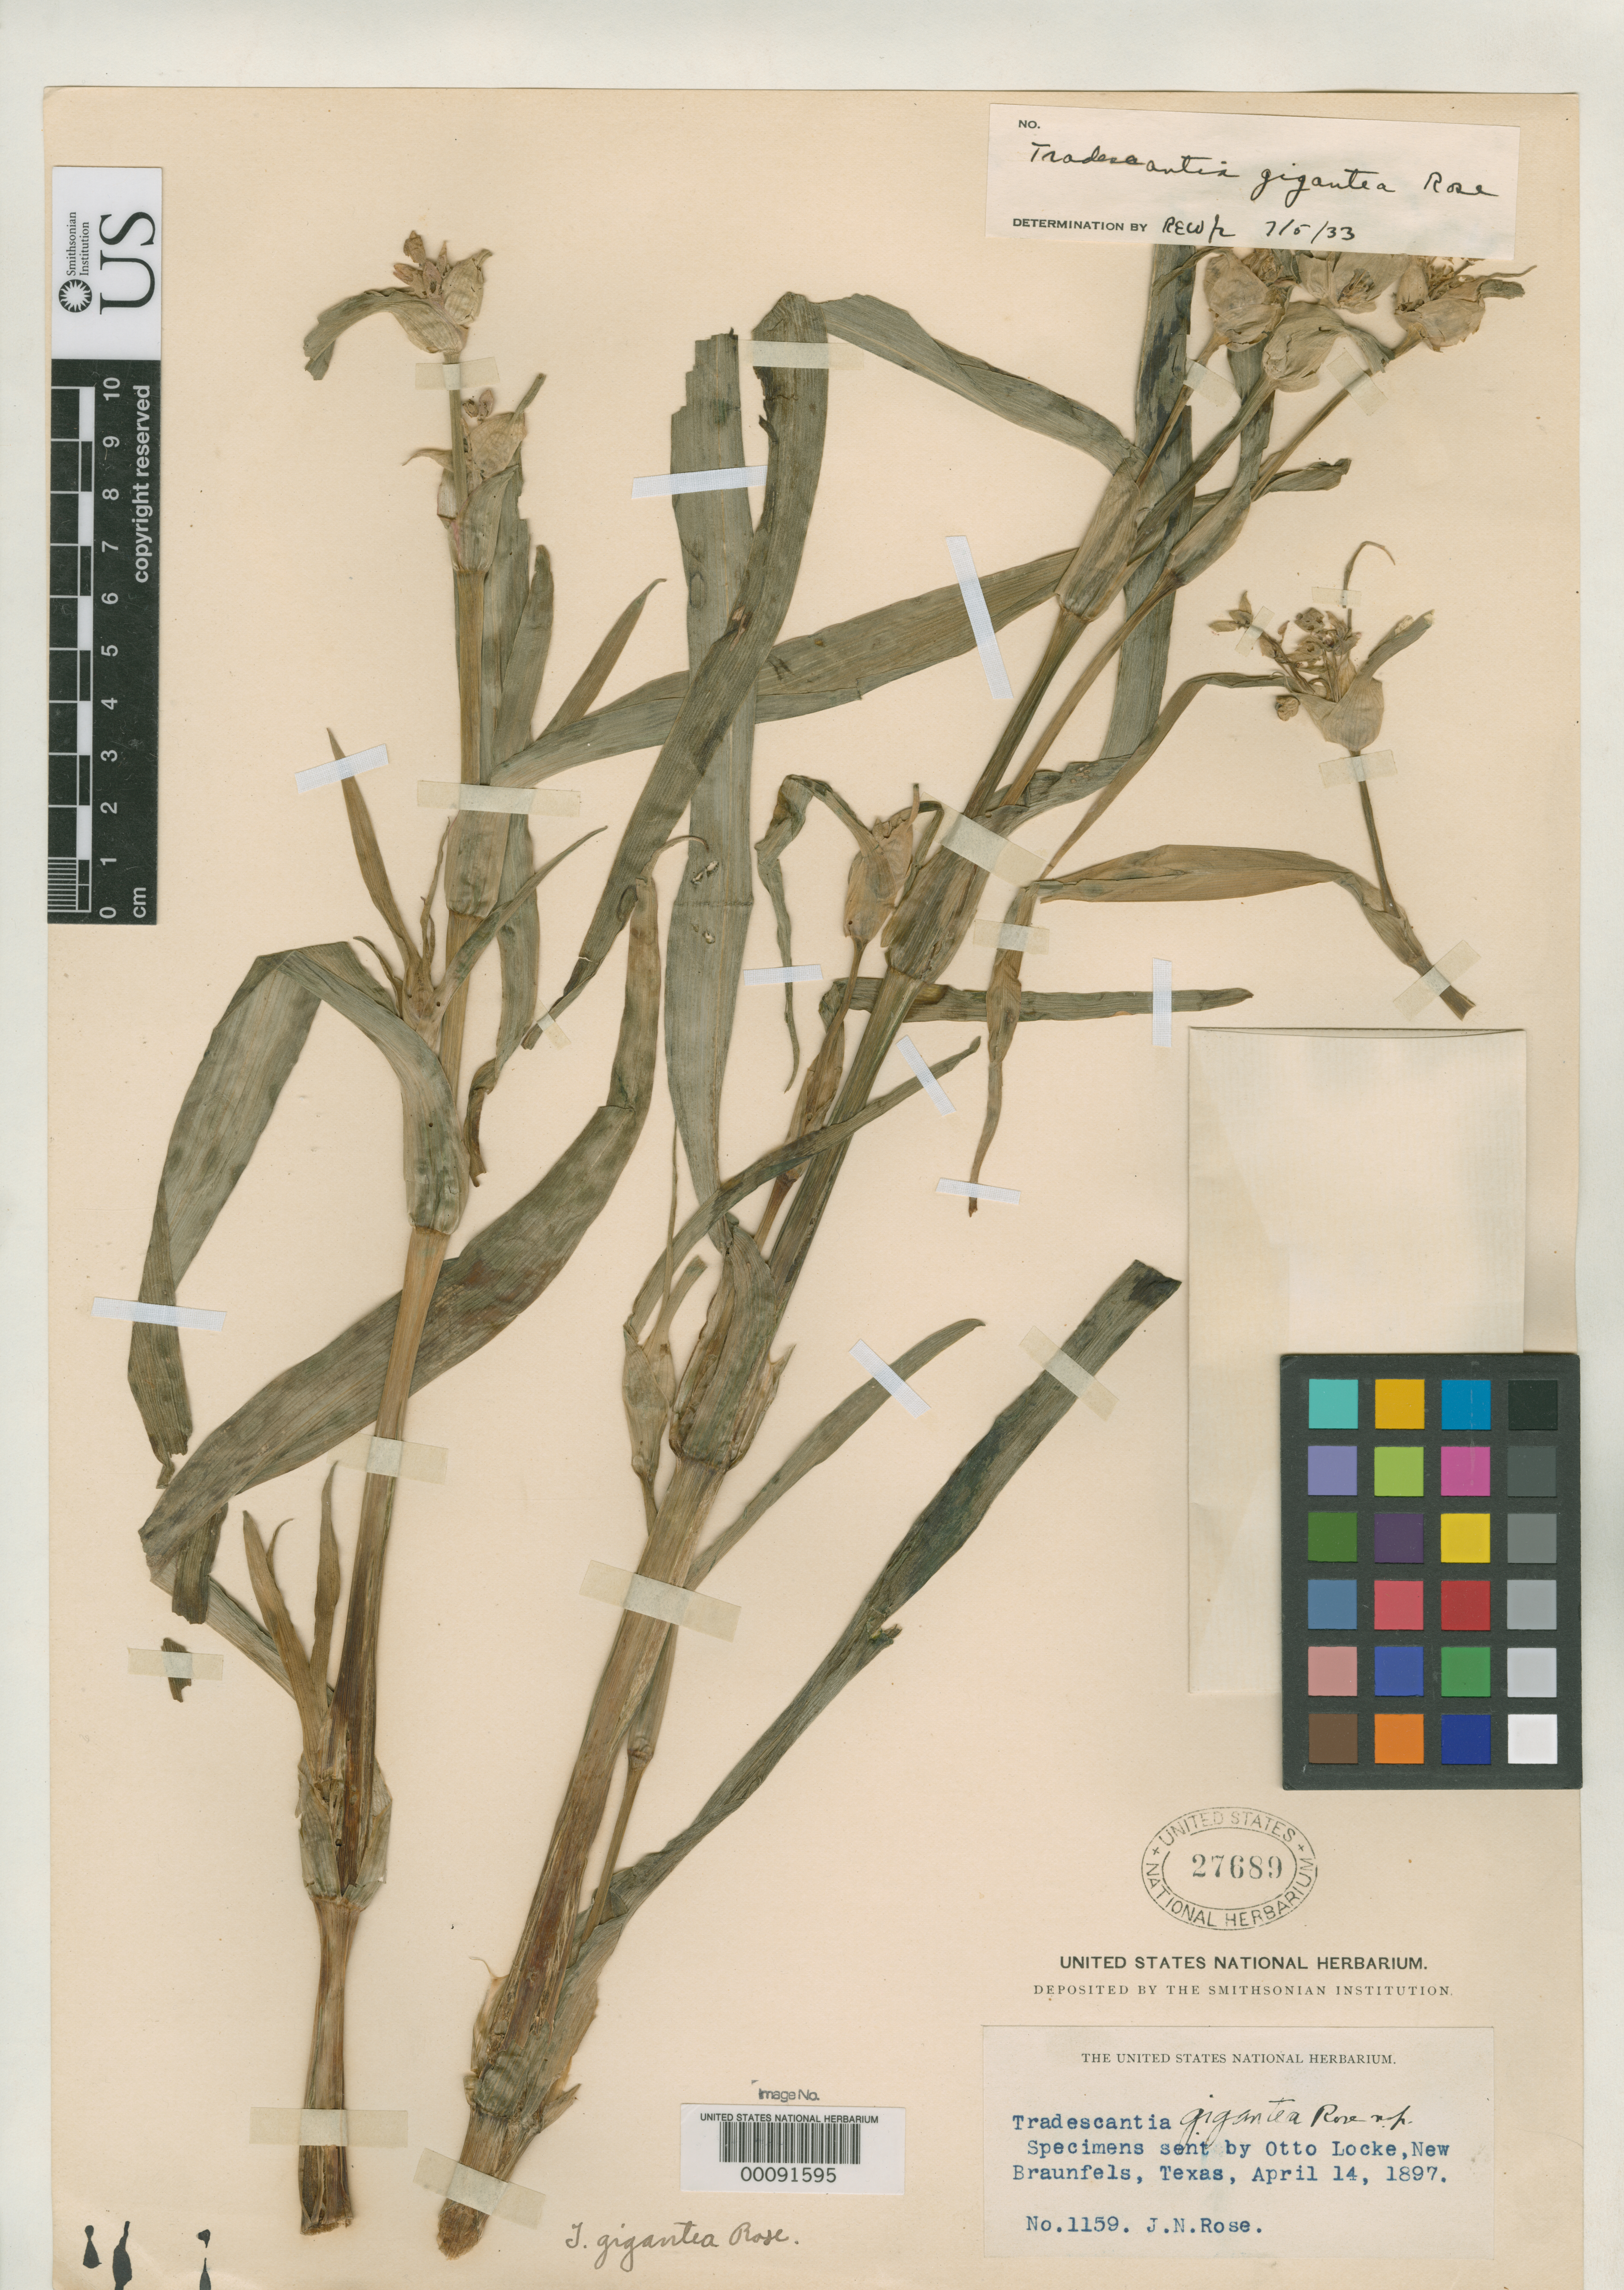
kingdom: Plantae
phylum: Tracheophyta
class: Liliopsida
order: Commelinales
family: Commelinaceae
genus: Tradescantia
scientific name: Tradescantia gigantea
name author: Rose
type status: Syntype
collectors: O. Locke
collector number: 1159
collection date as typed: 14 Apr 1897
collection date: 1897-04-14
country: United States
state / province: Texas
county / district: Comal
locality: New Braunfels.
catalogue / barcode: US 27689